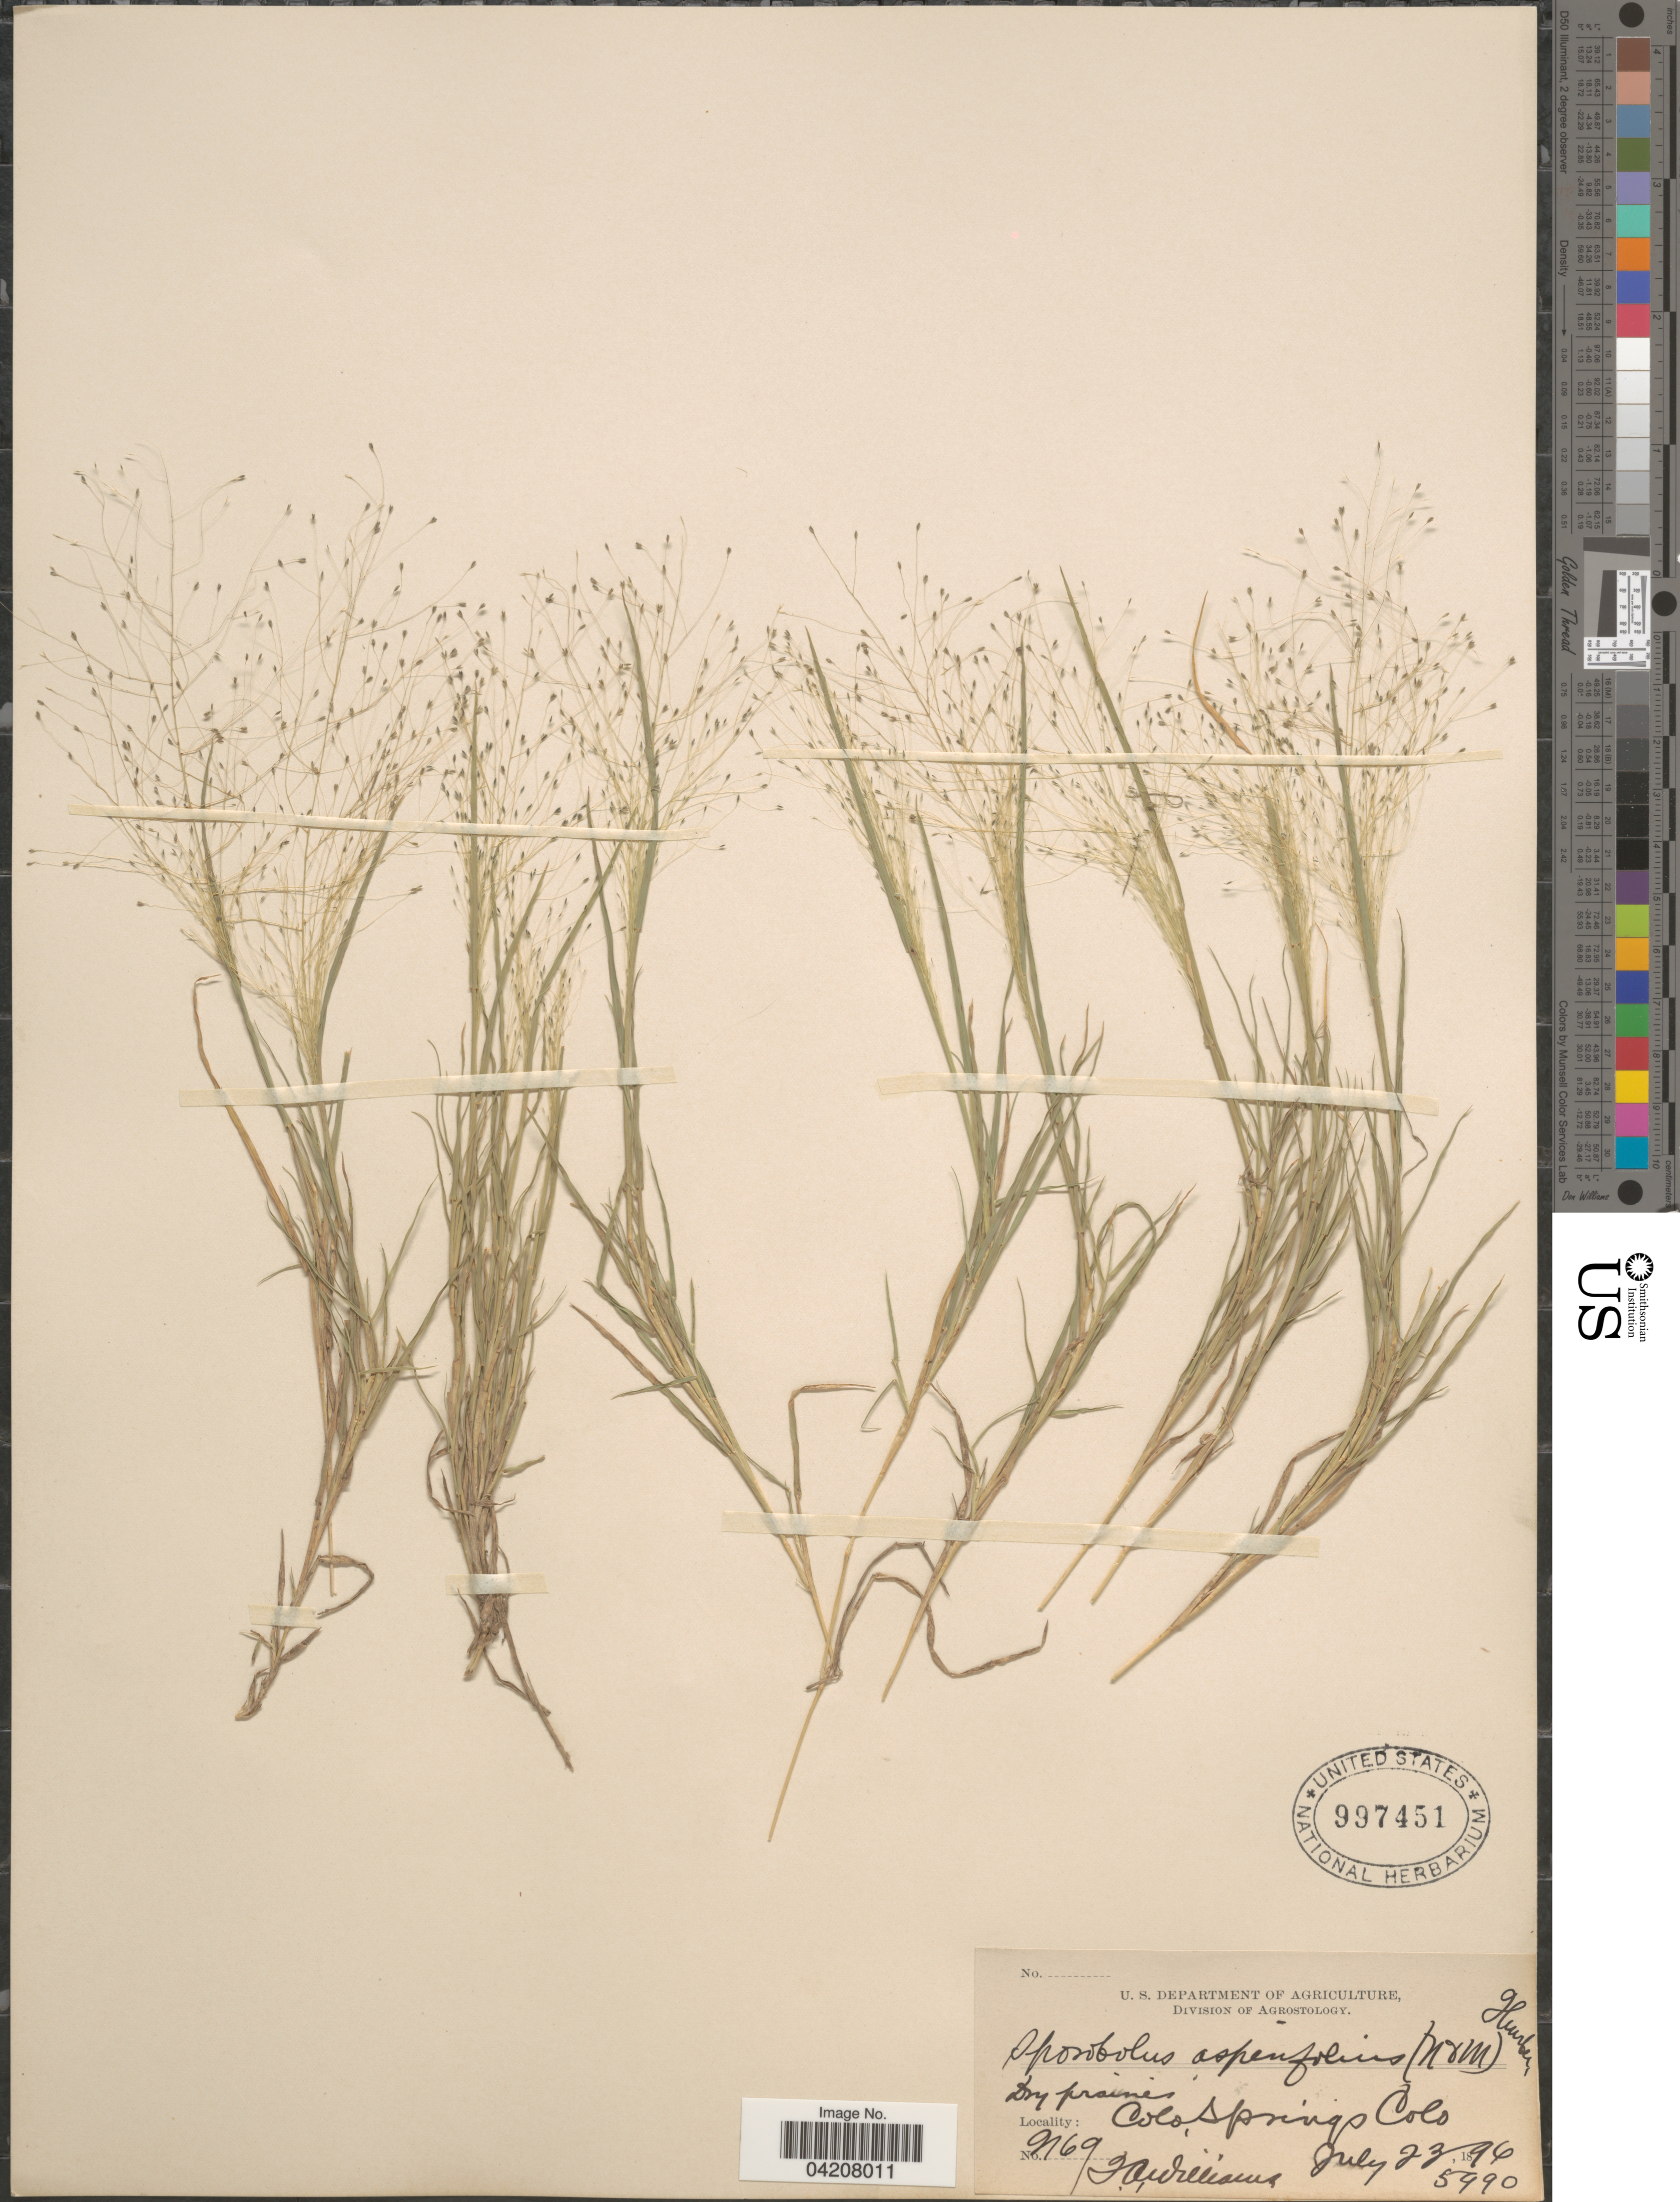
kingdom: Plantae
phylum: Tracheophyta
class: Liliopsida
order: Poales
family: Poaceae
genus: Muhlenbergia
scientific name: Muhlenbergia asperifolia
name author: (Nees & Meyen ex Trin.) Parodi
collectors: T. Williams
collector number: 2169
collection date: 1896-07-23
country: United States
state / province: Colorado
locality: Colo. Springs.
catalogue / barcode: US 997451